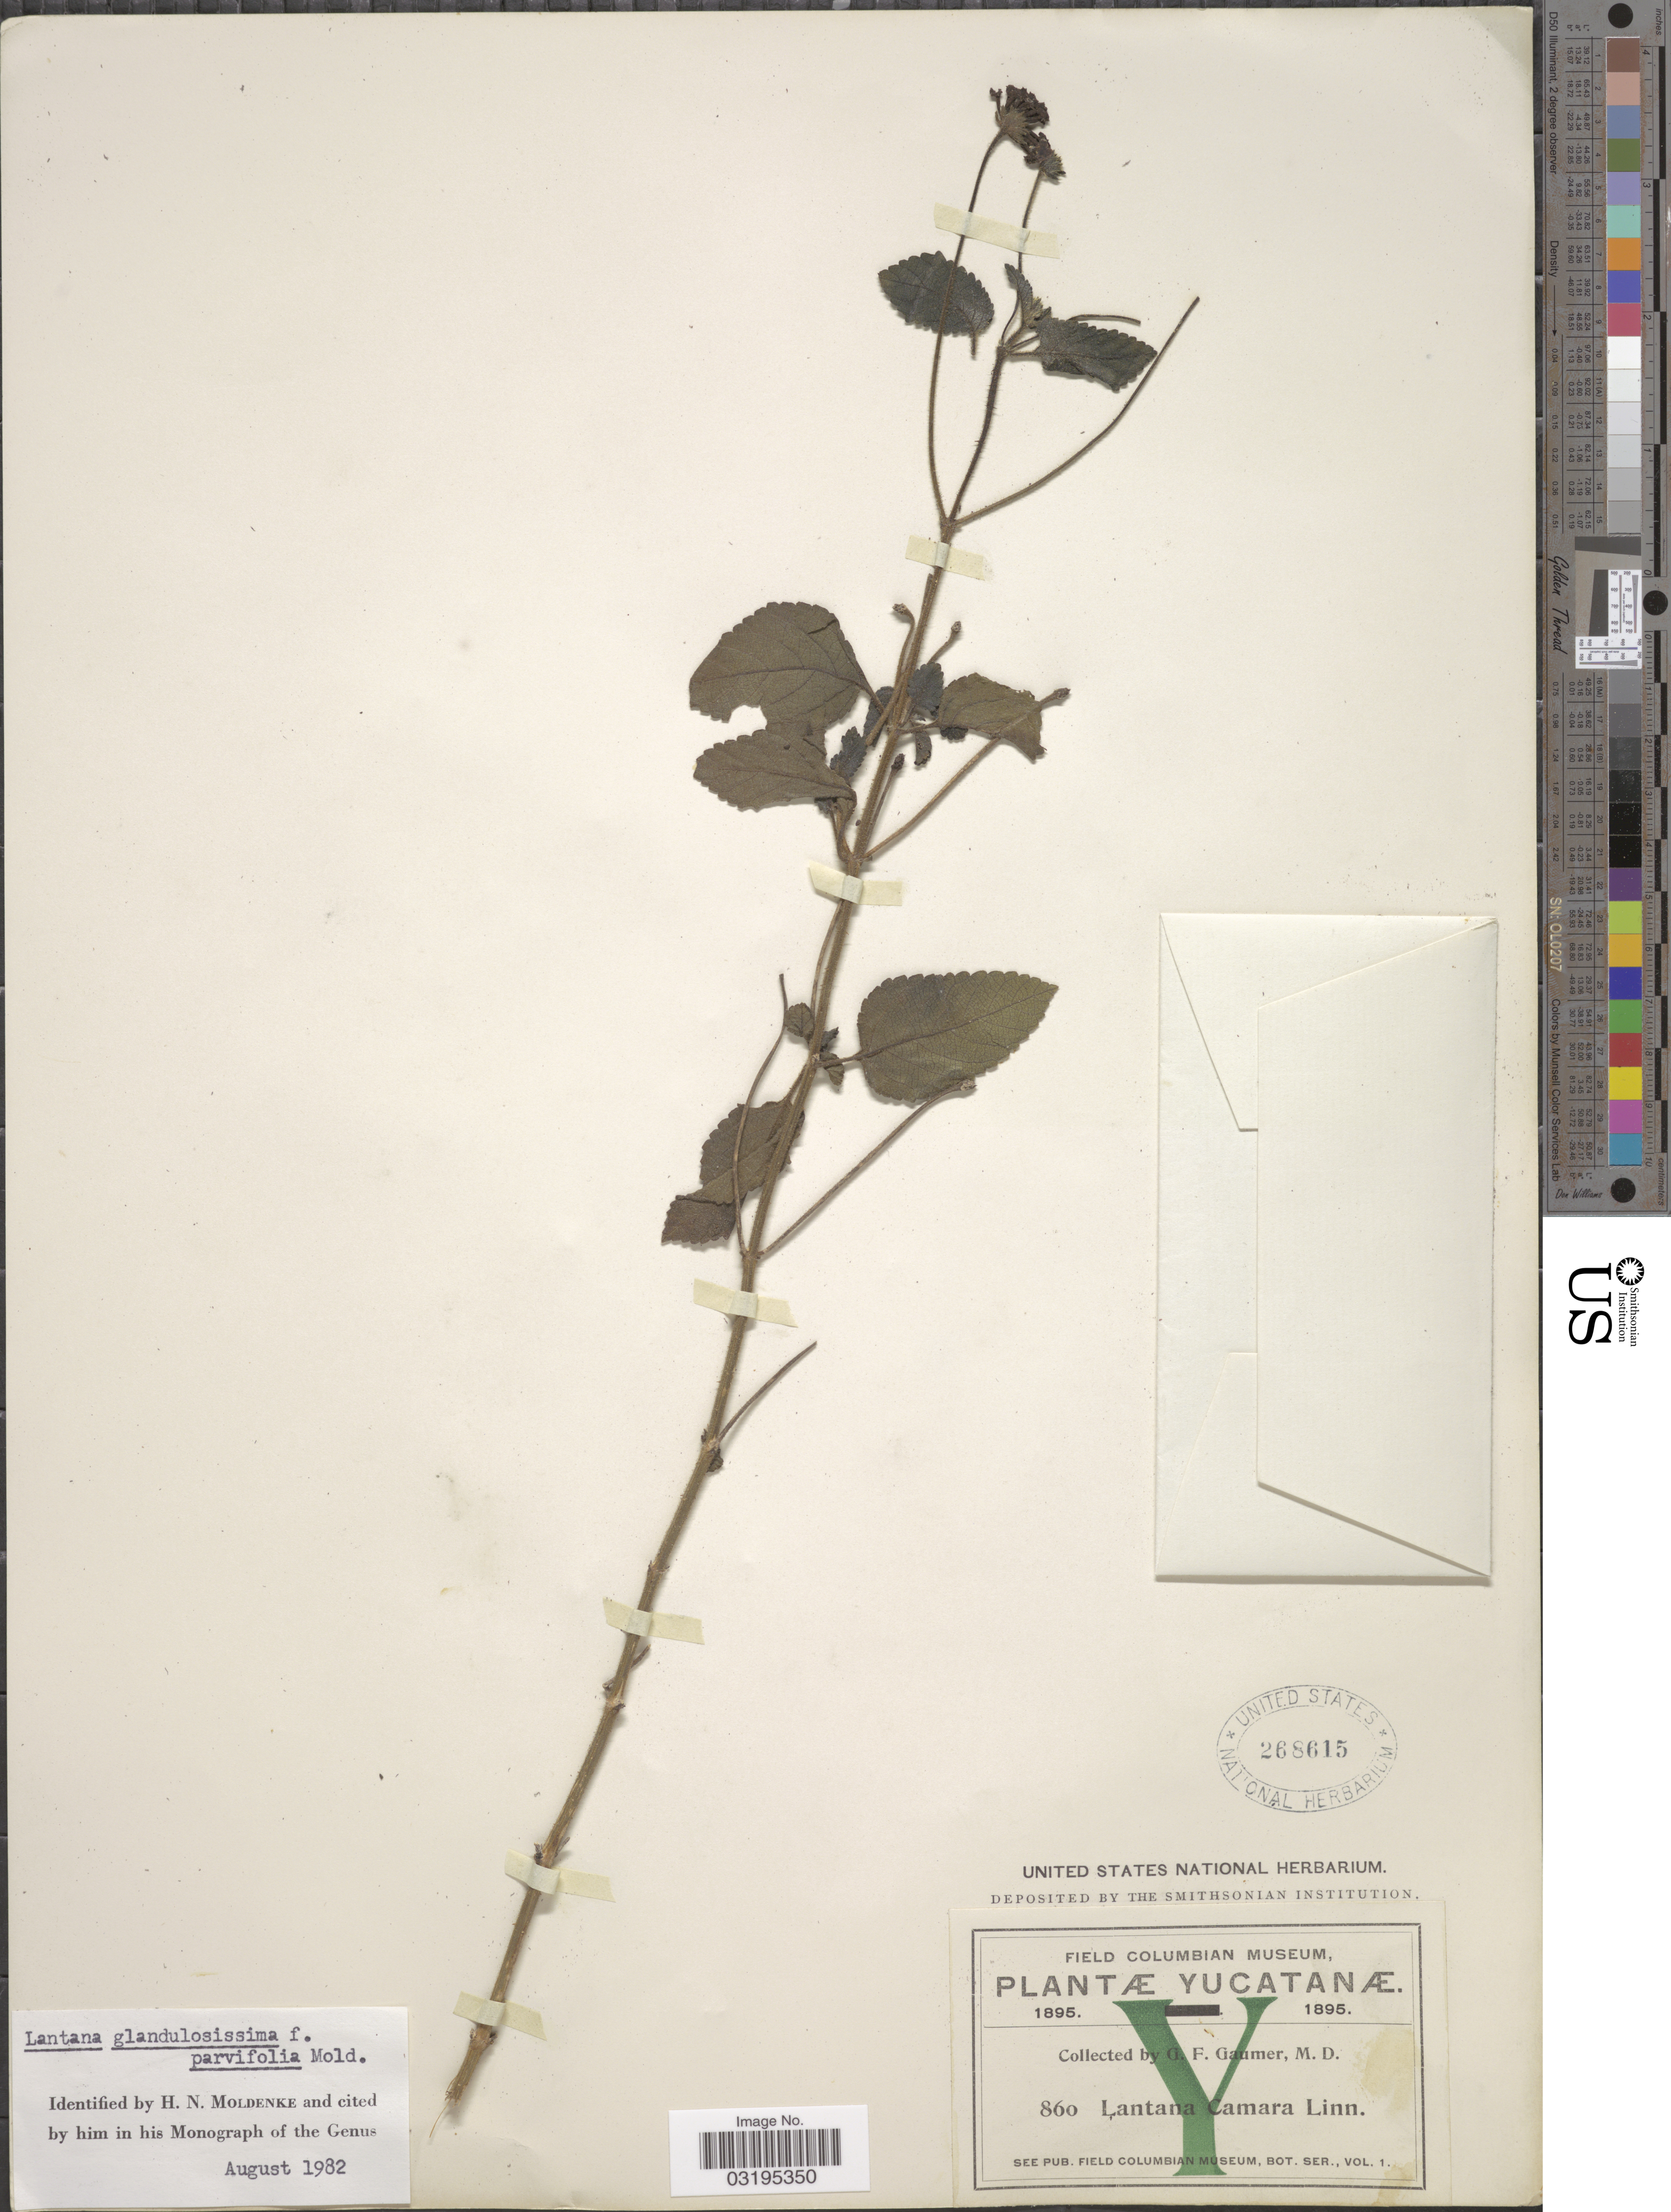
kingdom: Plantae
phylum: Tracheophyta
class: Magnoliopsida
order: Lamiales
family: Verbenaceae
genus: Lantana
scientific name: Lantana glandulosissima f. parvifolia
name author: Hayek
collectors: G. F. Gaumer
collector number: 860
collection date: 1895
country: Mexico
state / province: Yucatán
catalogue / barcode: US 268615